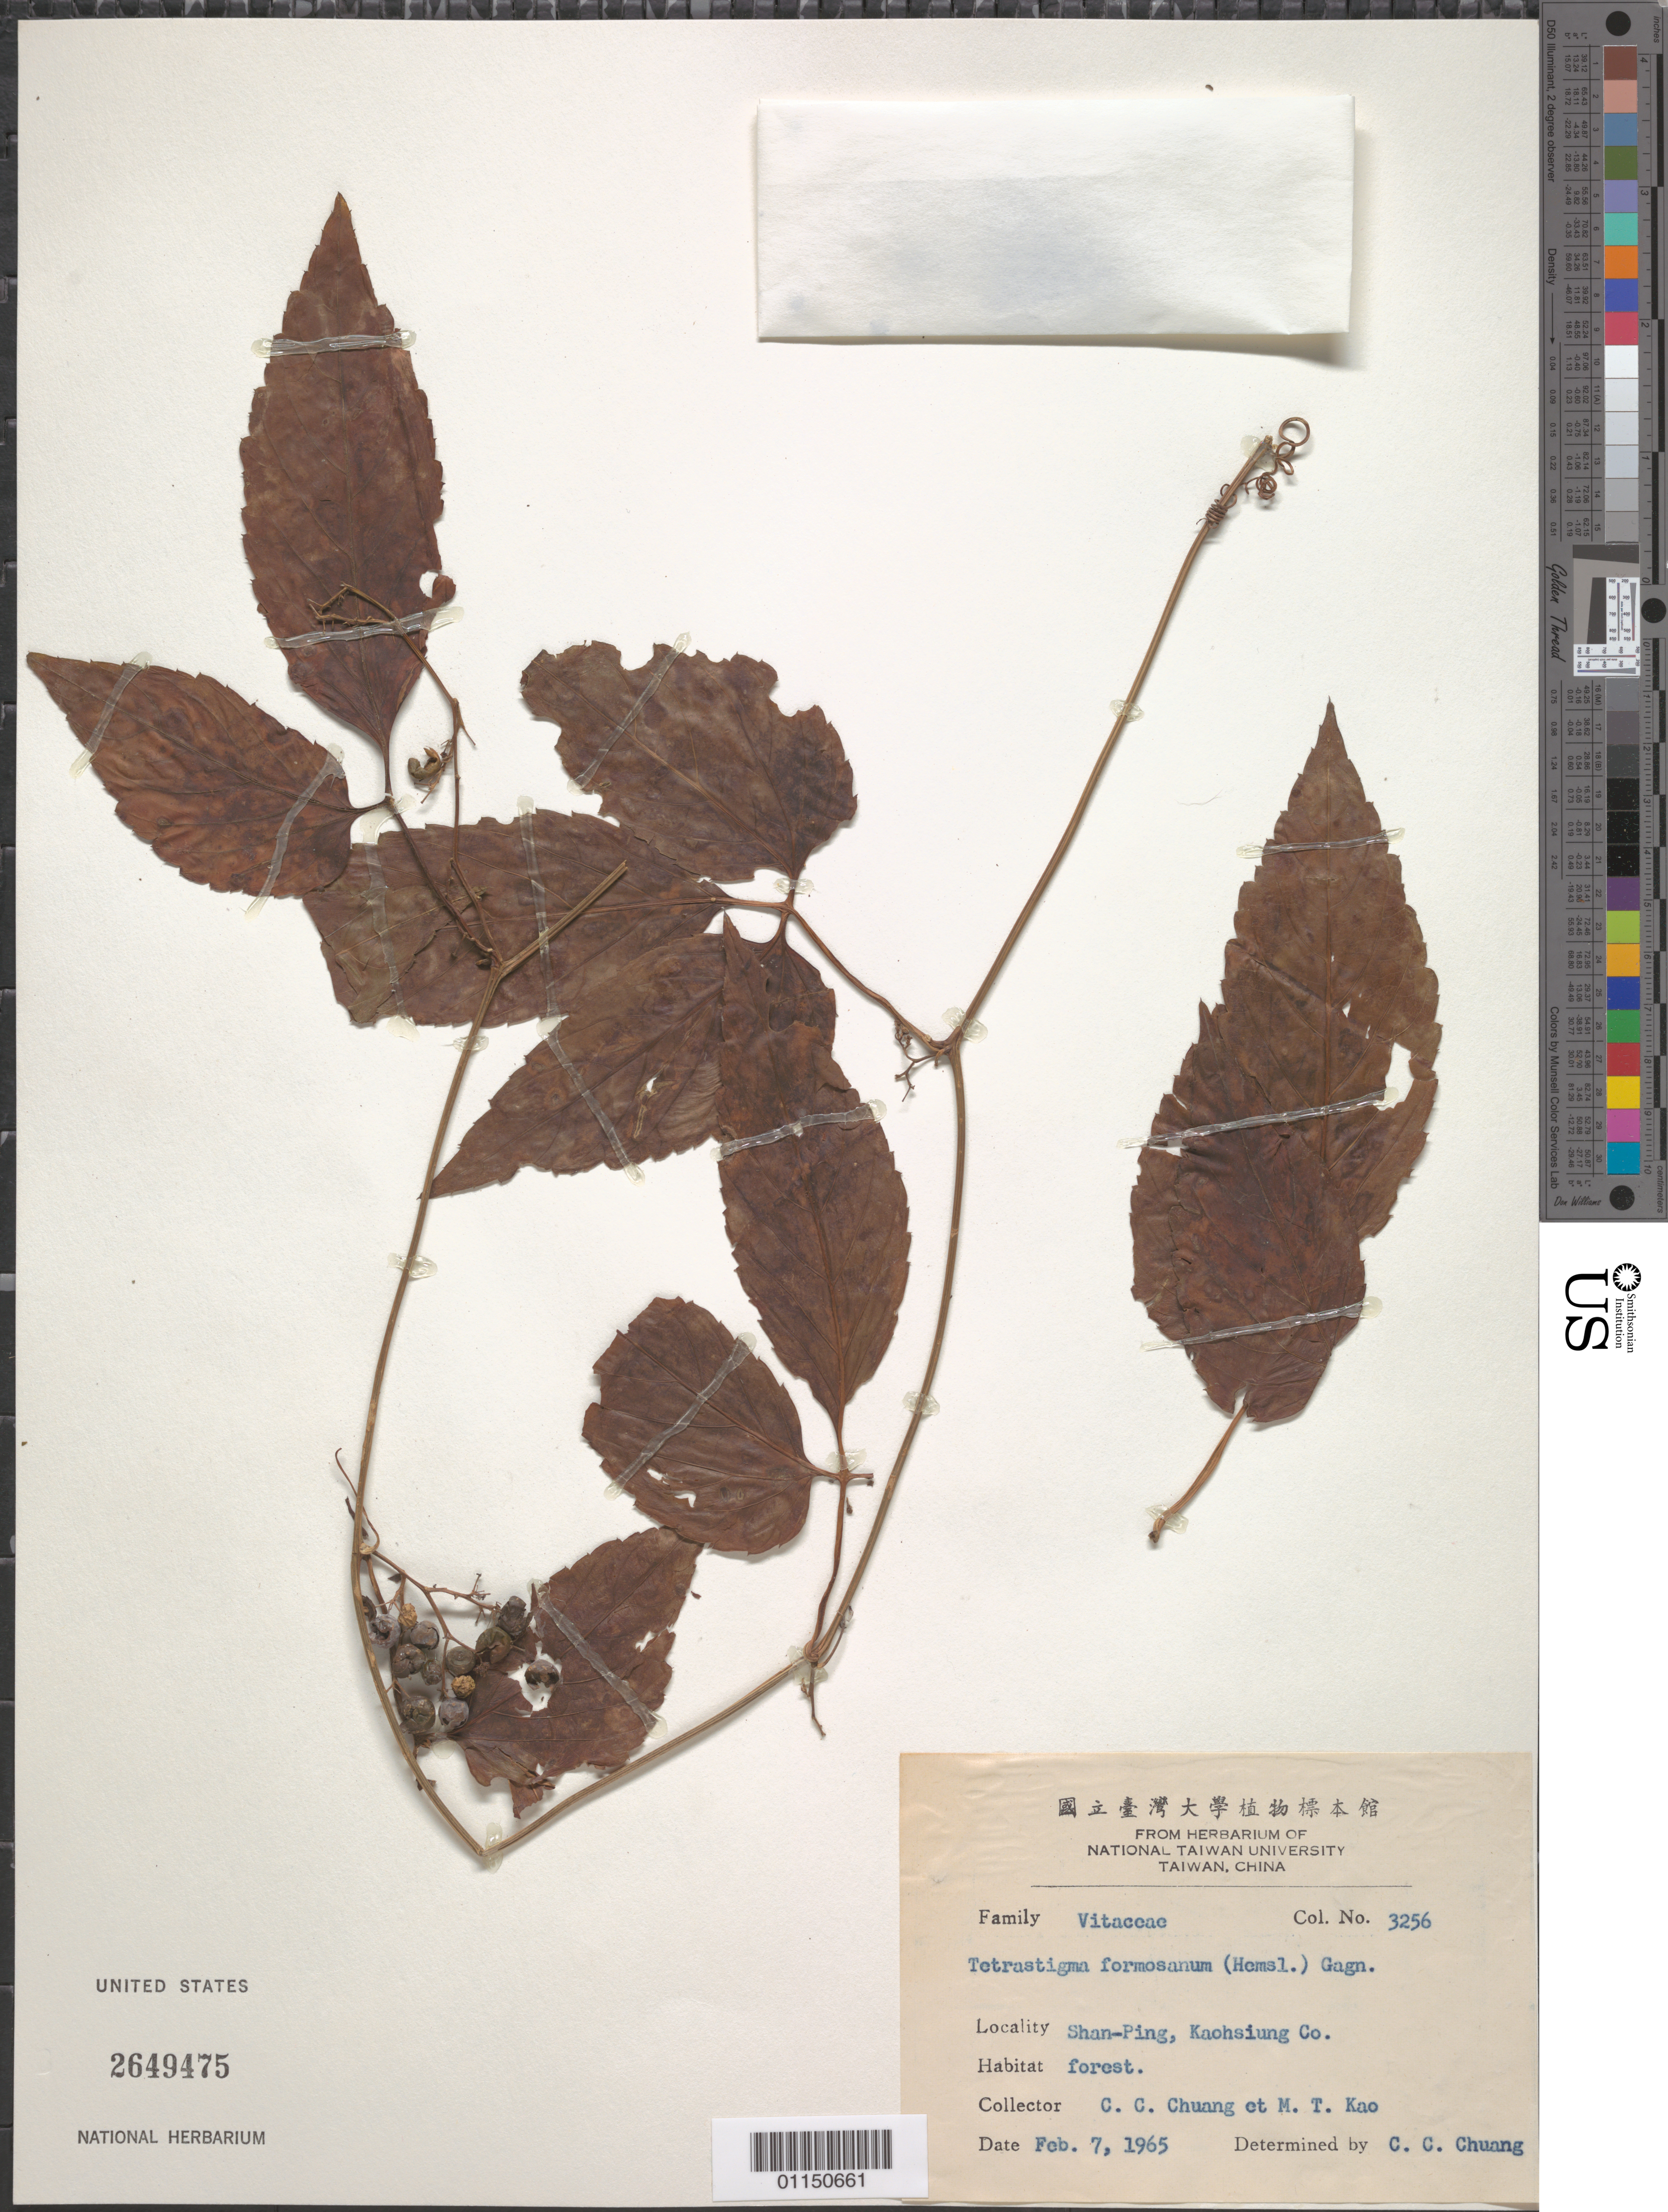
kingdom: Plantae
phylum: Tracheophyta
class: Magnoliopsida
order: Vitales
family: Vitaceae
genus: Tetrastigma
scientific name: Tetrastigma formosanum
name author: (Hemsl.) Gagnep.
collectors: C. C. Chuang & M. T. Kao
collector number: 3256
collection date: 1965-02-07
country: Taiwan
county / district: Kaohsiung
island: Taiwan [Formosa]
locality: Shan-Ping.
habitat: Forest.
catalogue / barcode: US 2649475